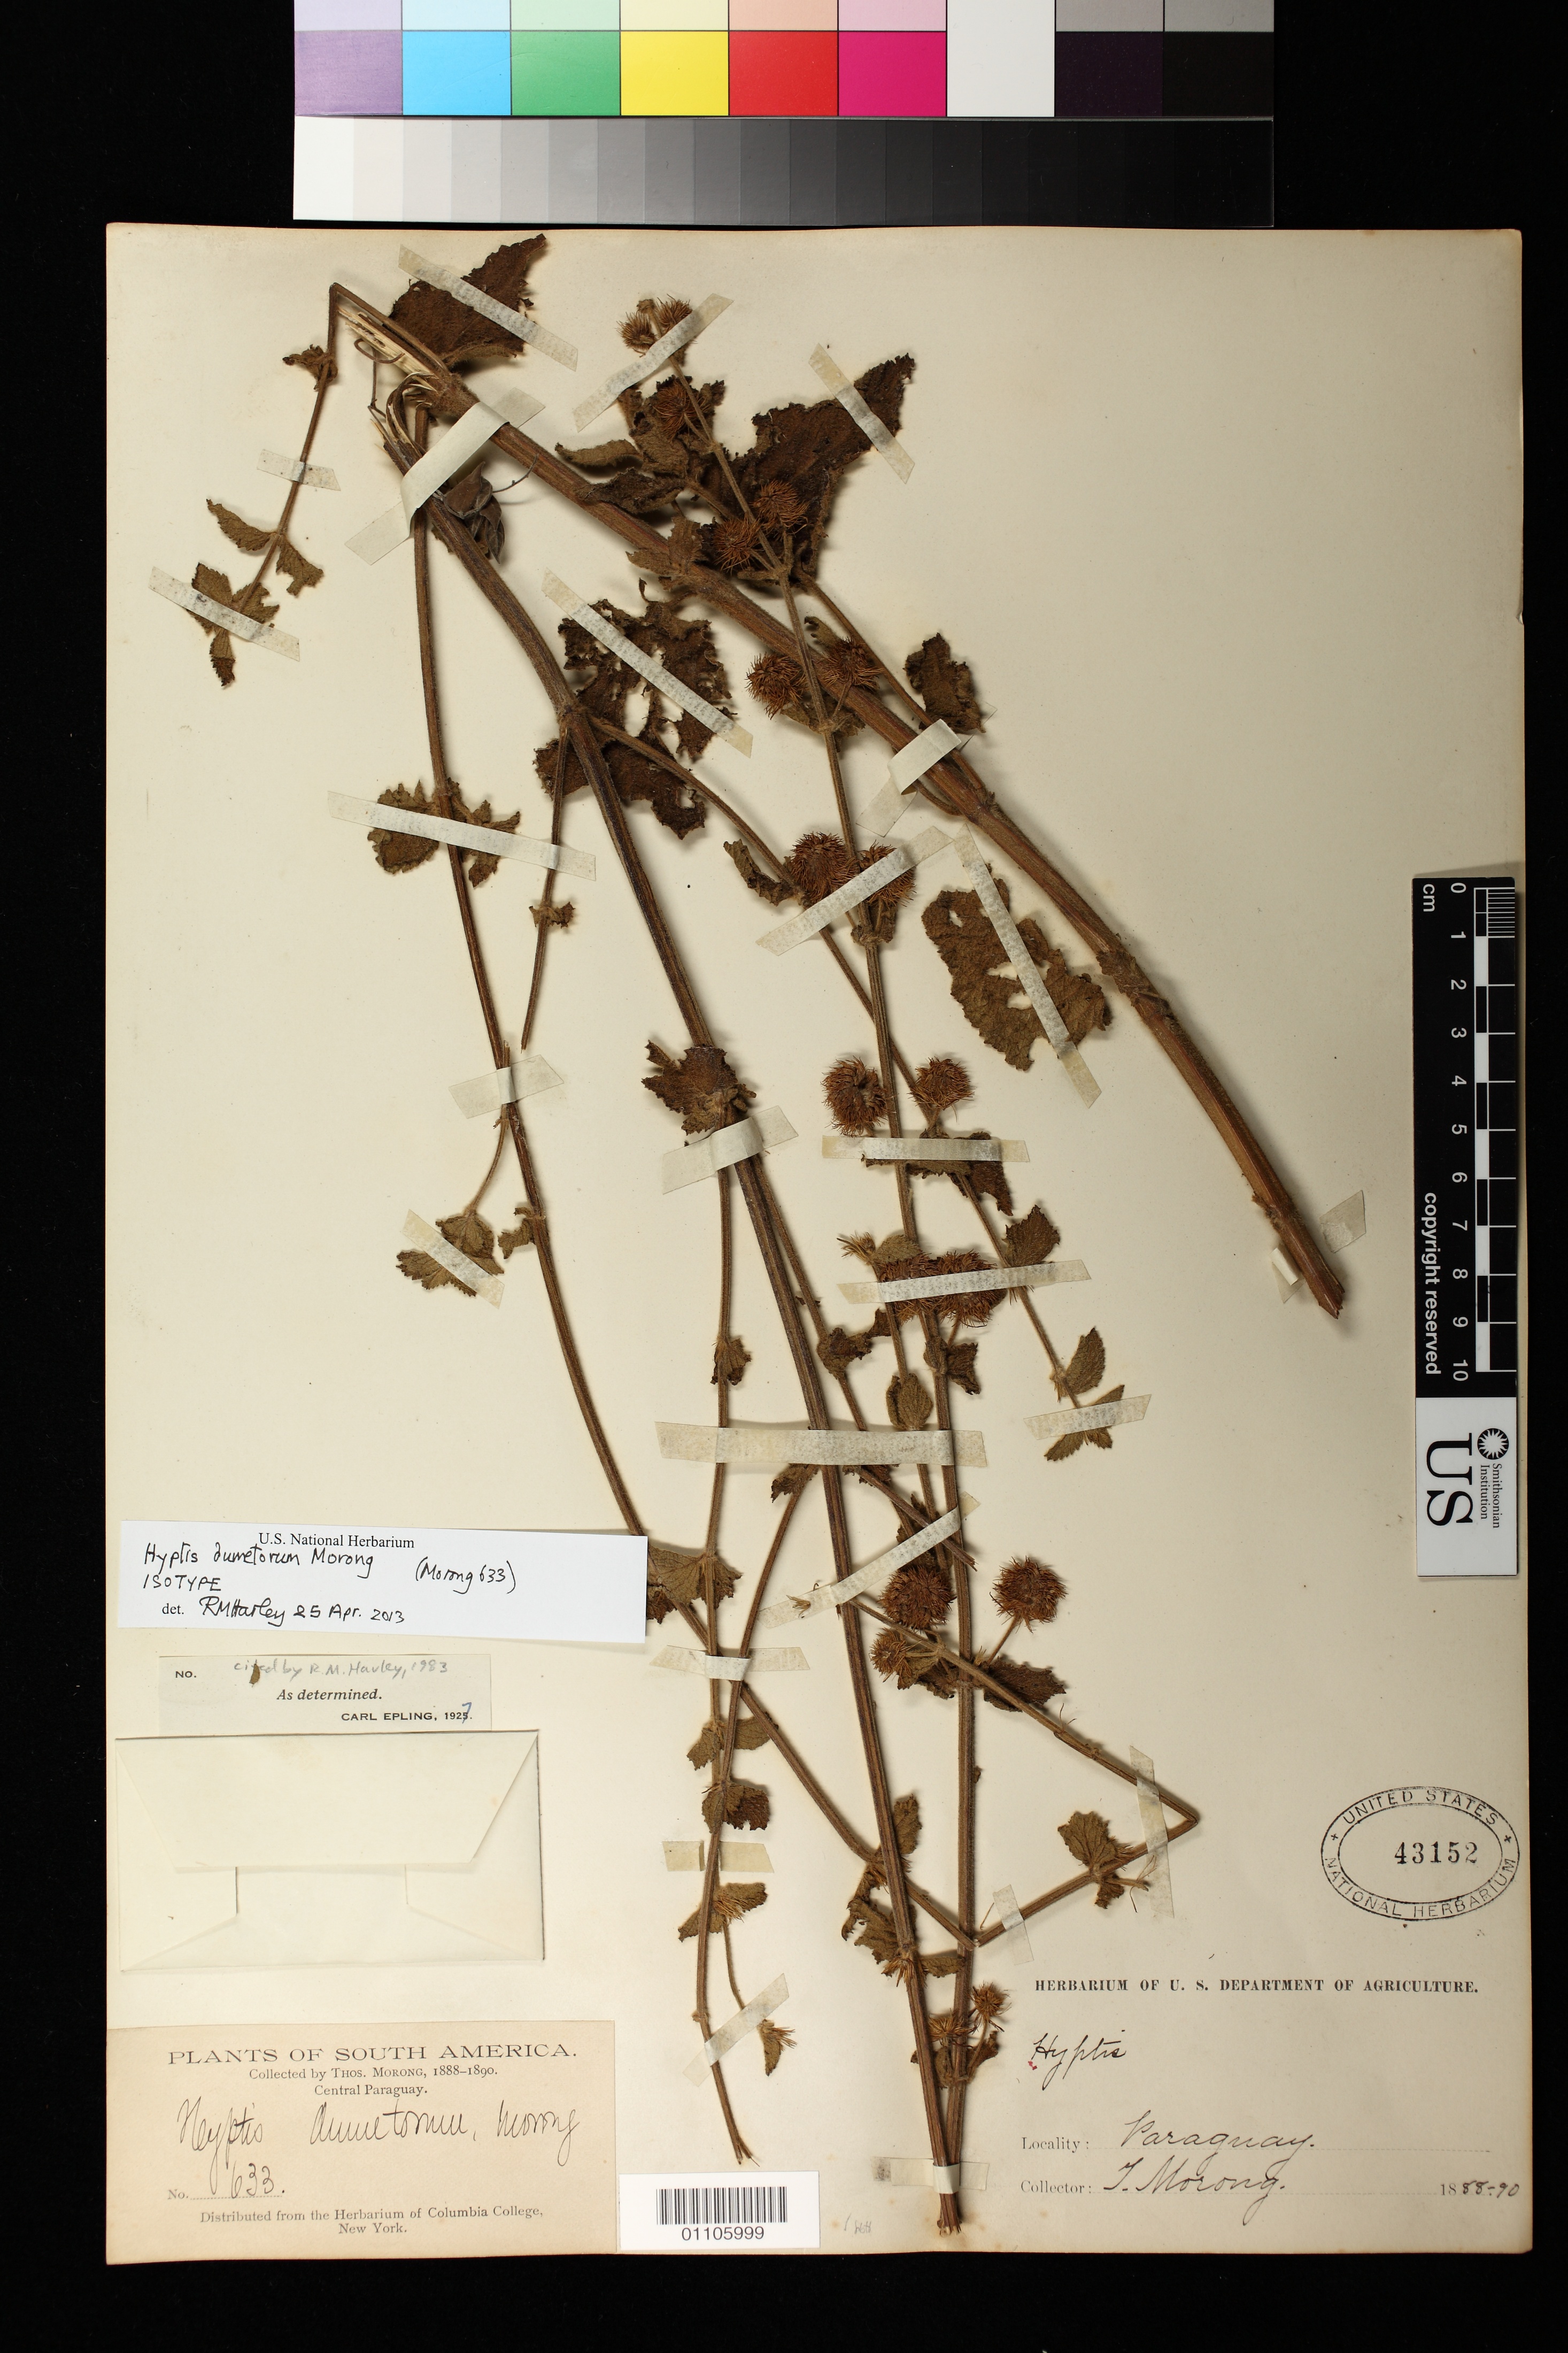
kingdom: Plantae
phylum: Tracheophyta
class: Magnoliopsida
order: Lamiales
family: Lamiaceae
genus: Hyptis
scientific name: Hyptis dumetorum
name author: Morong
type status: Isotype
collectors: T. Morong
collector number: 633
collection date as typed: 1888 to -- --- 1890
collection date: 1888/1890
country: Paraguay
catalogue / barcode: US 43152